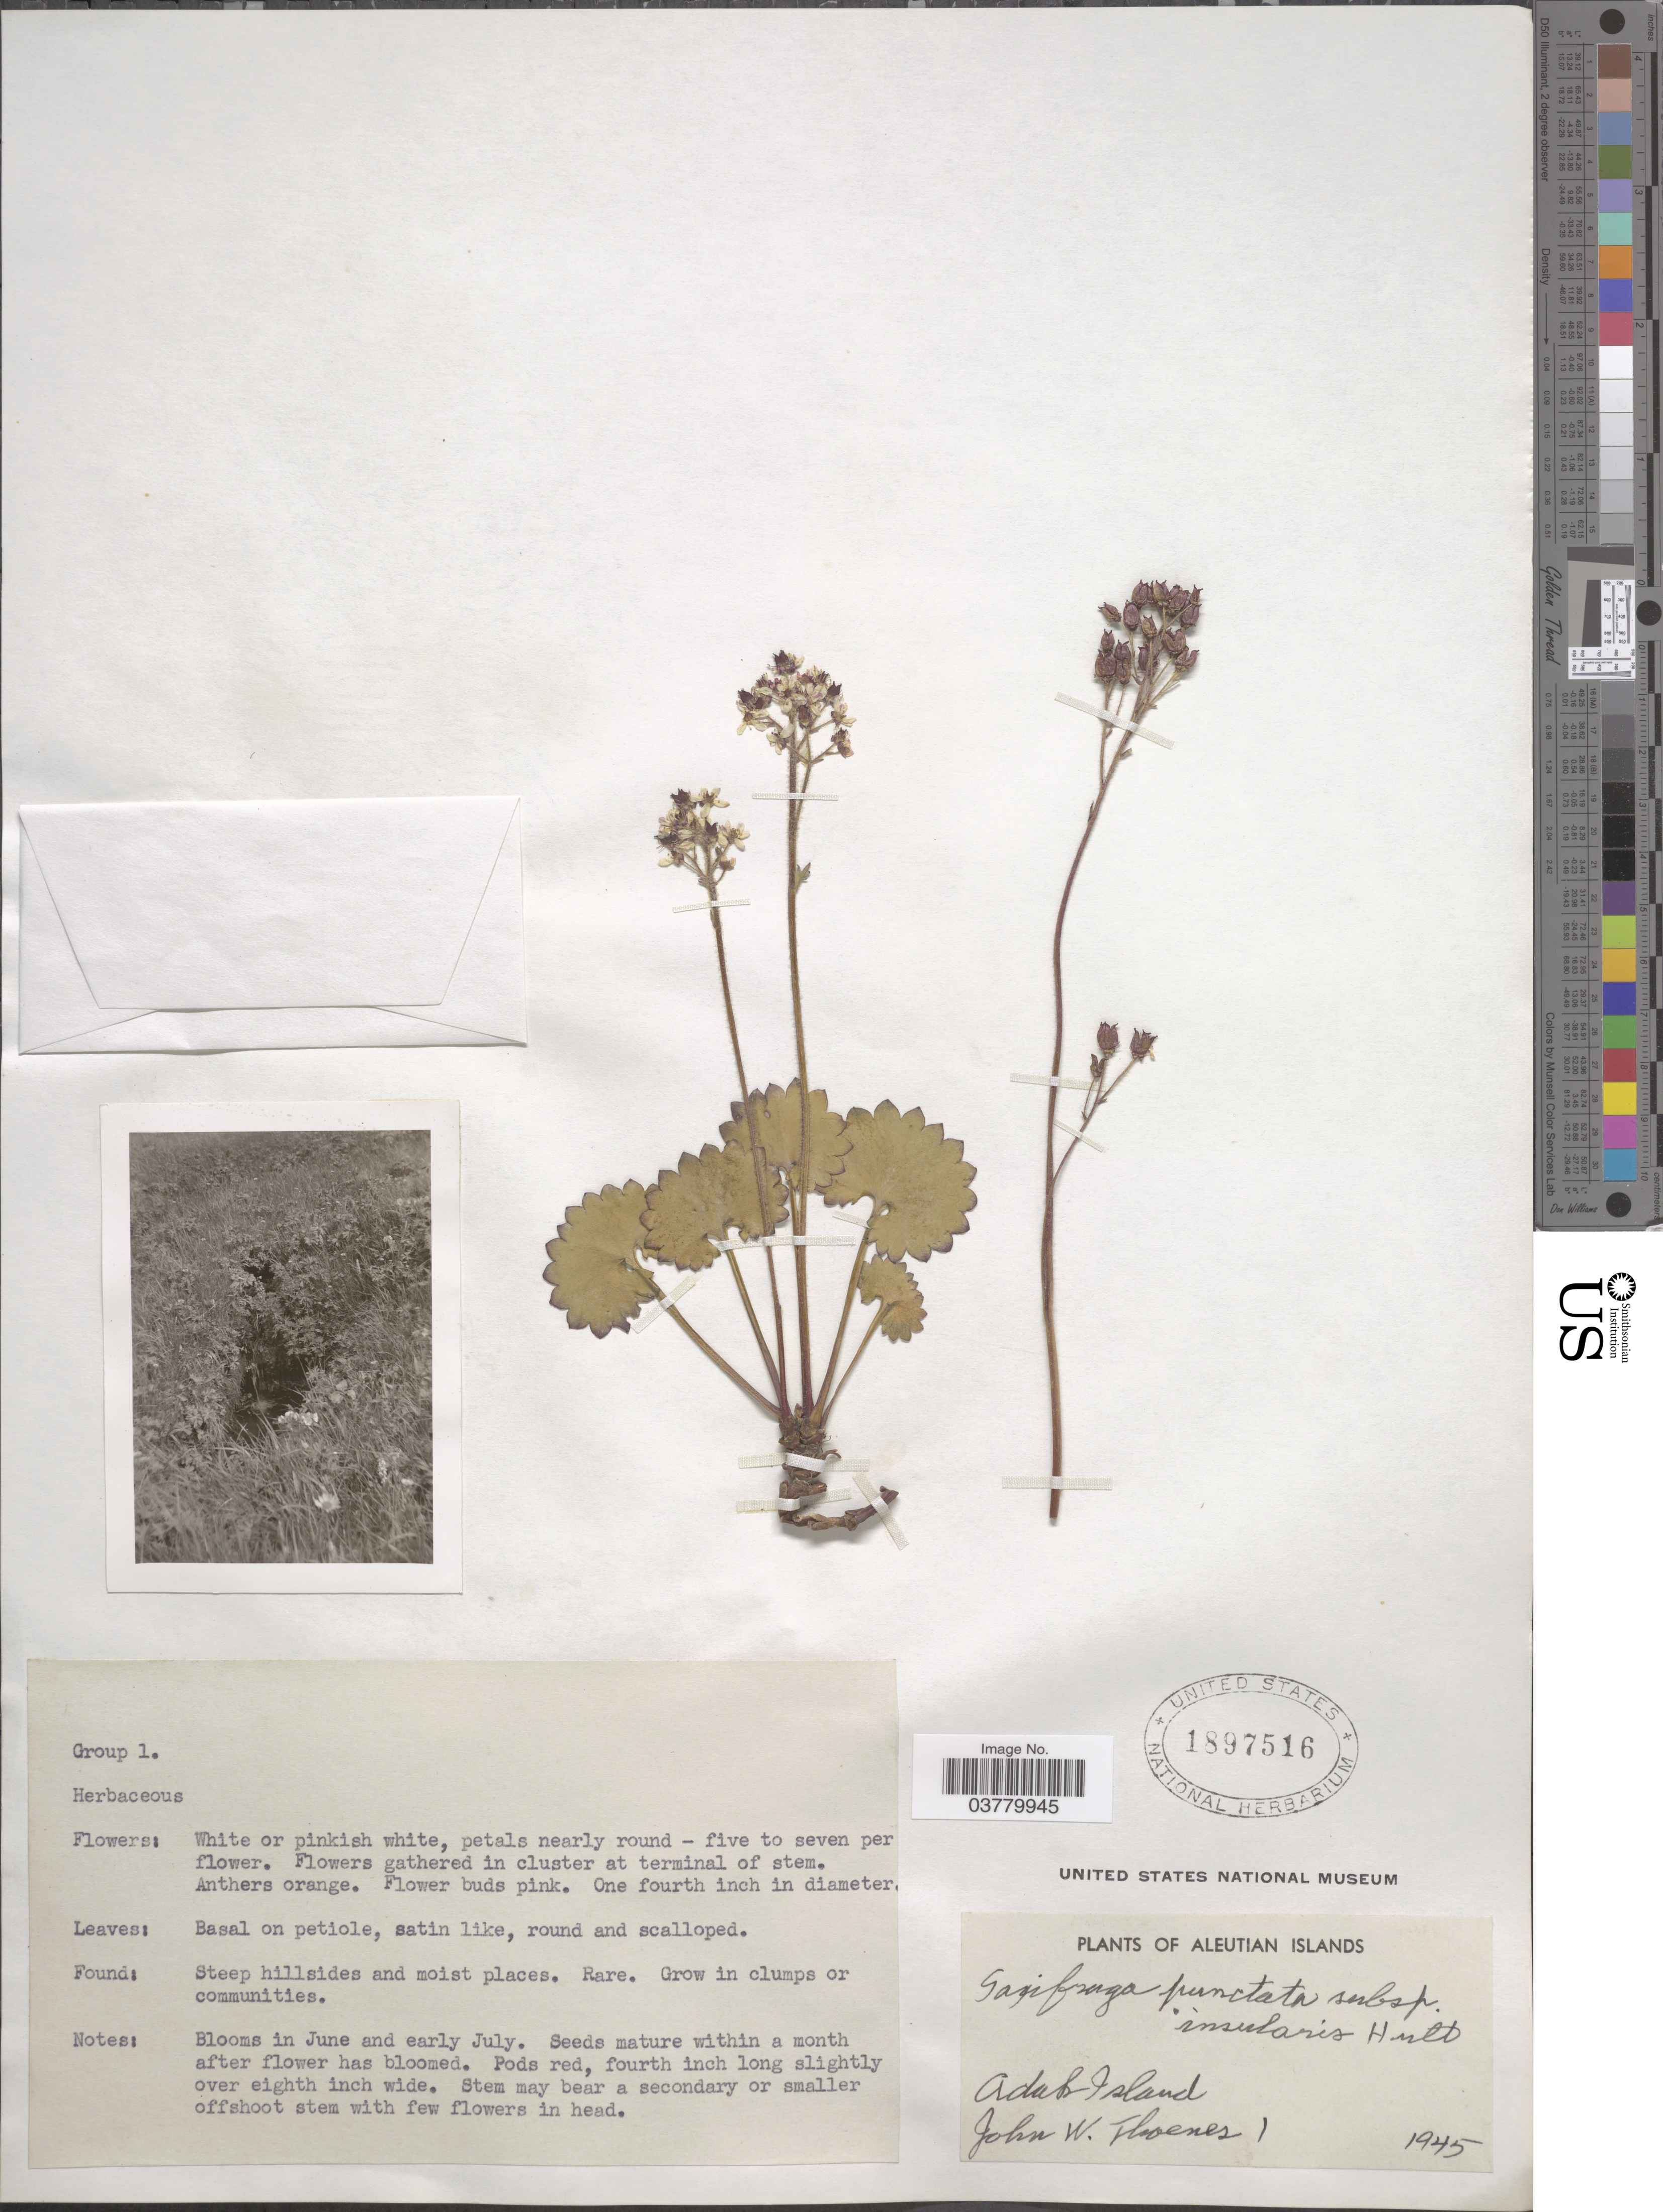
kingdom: Plantae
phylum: Tracheophyta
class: Magnoliopsida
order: Saxifragales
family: Saxifragaceae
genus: Micranthes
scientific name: Micranthes nelsoniana var. insularis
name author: (Hultén) Gornall & H. Ohba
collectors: J. Thoenes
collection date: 1945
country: United States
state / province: Alaska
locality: Aleutian Islands. Adak Island.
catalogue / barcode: US 1897516